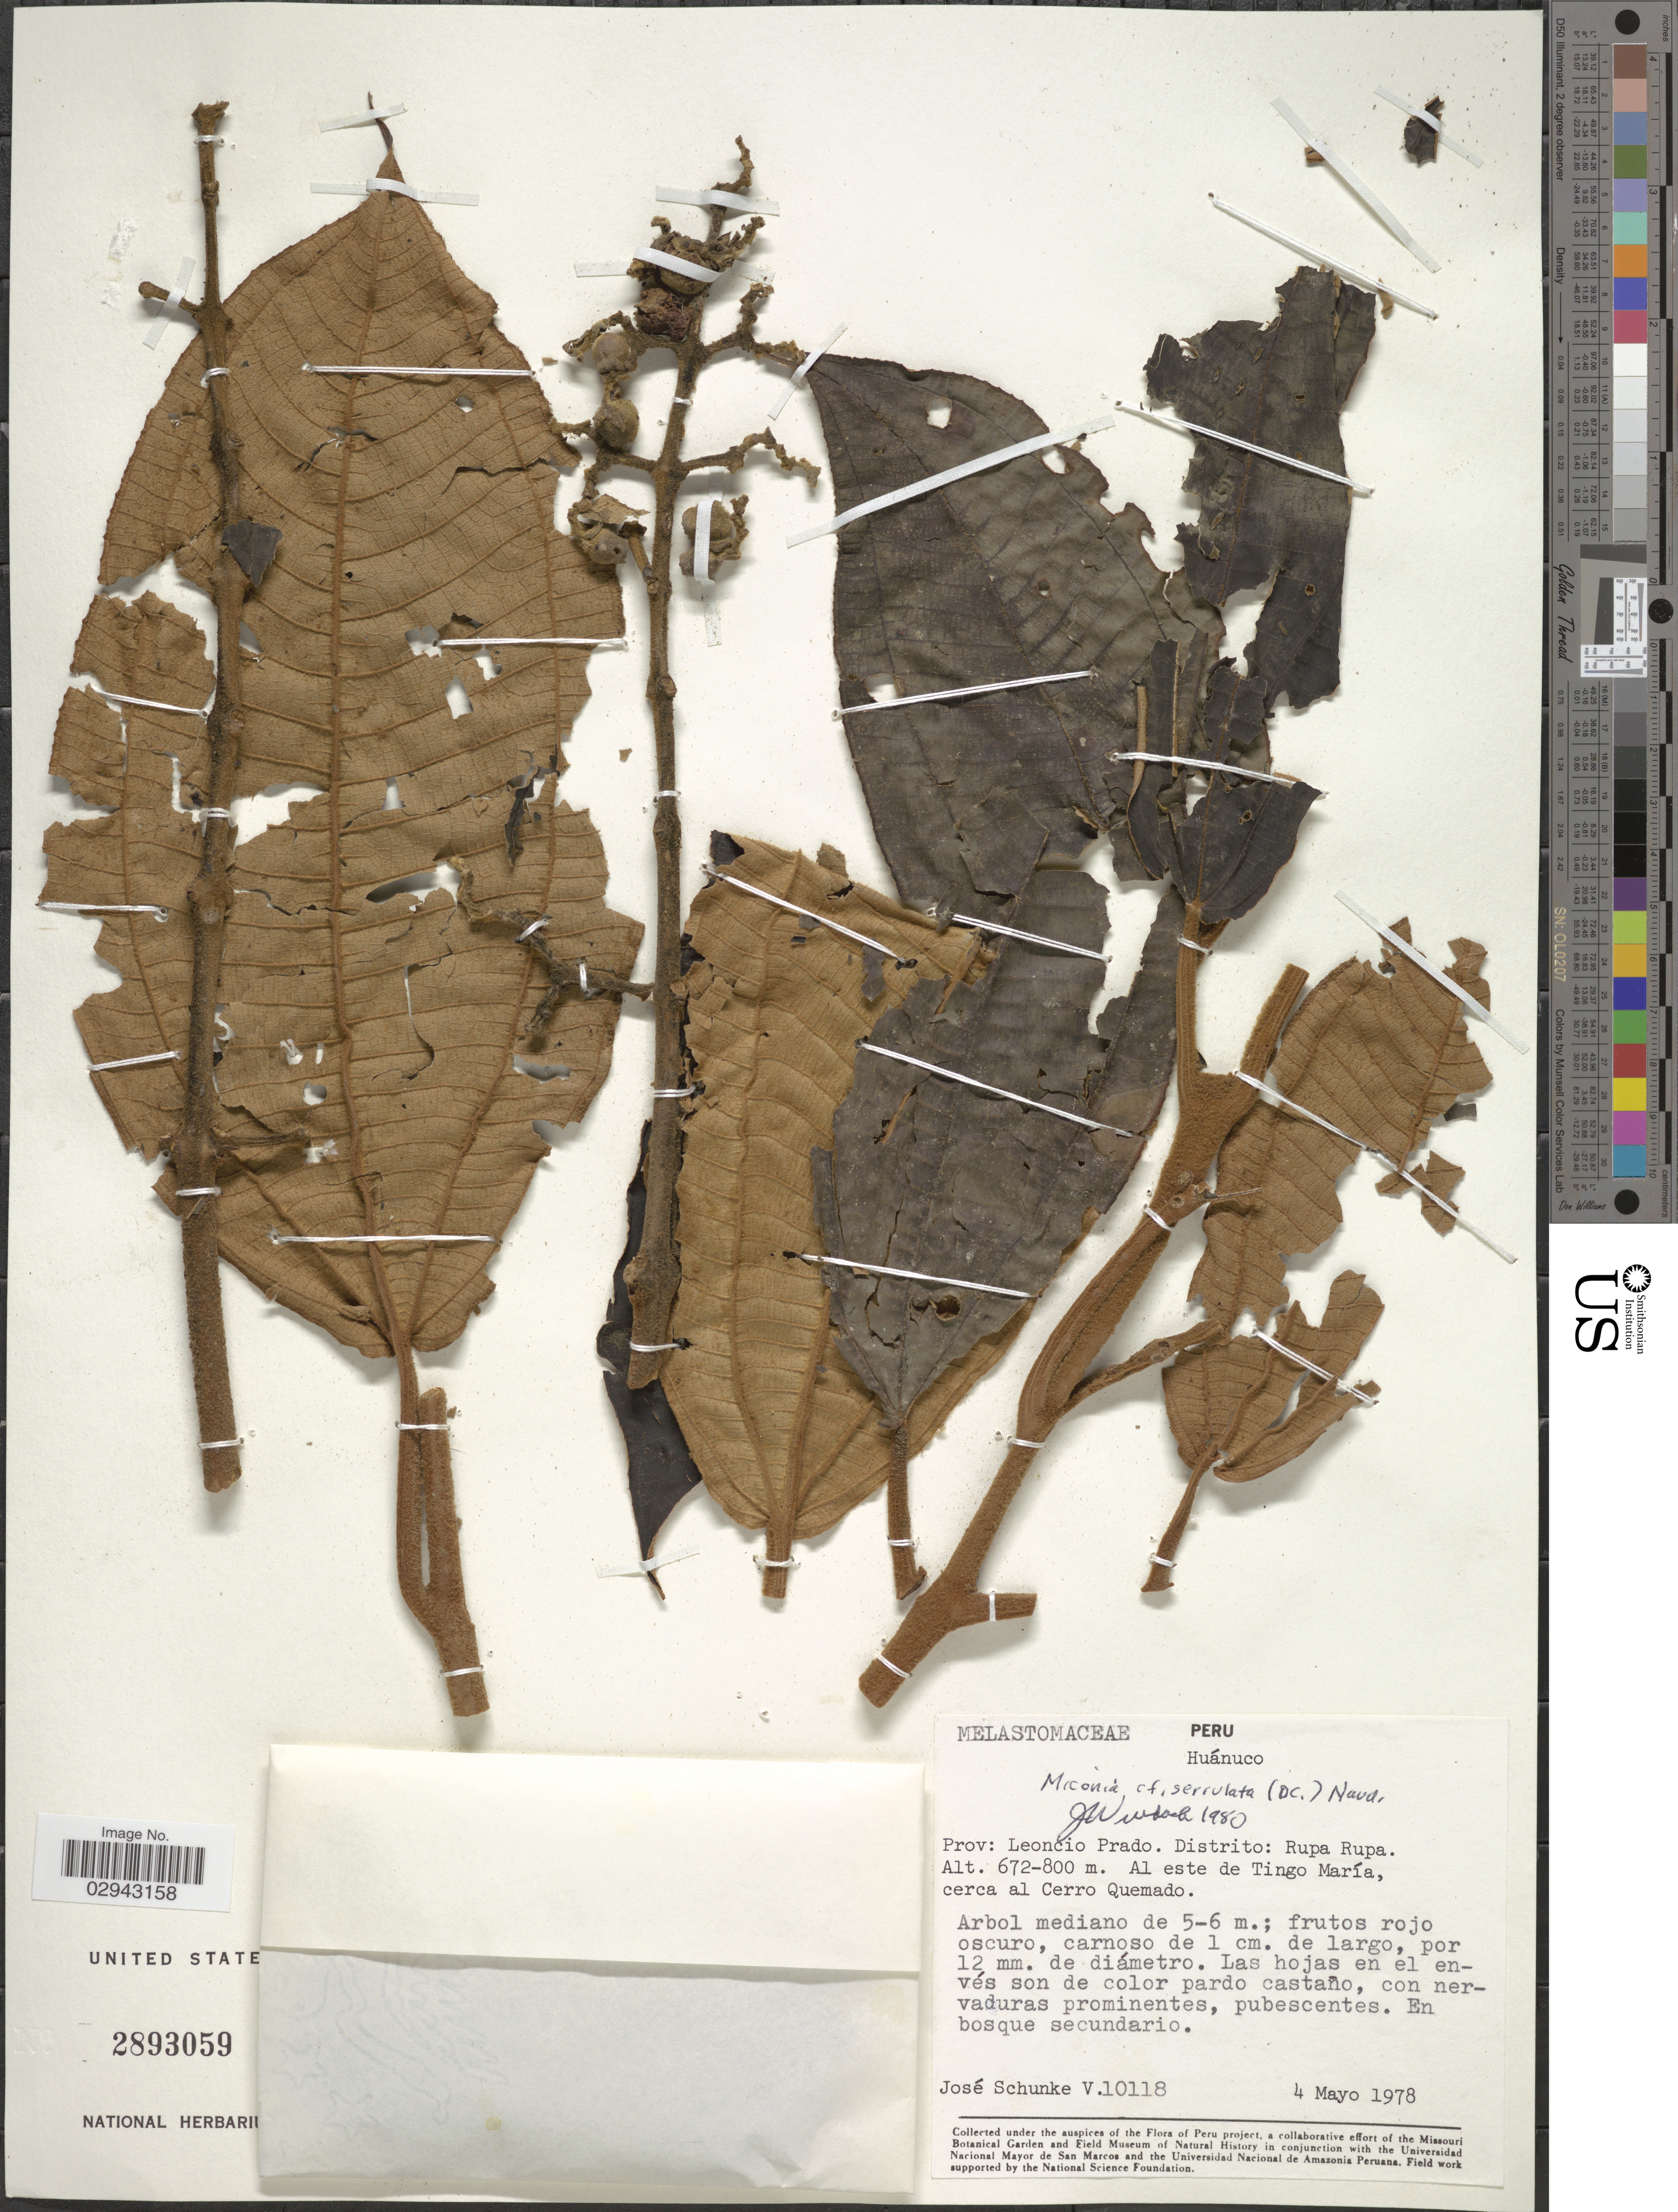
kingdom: Plantae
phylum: Tracheophyta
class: Magnoliopsida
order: Myrtales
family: Melastomataceae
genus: Miconia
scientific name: Miconia serrulata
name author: (DC.) Naudin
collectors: J. Schunke Vigo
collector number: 10118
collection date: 1978-05-04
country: Peru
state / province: Huánuco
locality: Prov: Leoncio Prado. Distrito: Rupa Rupa. Al este de Tingo María, cerca al Cerro Quemado.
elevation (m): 672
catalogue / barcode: US 2893059